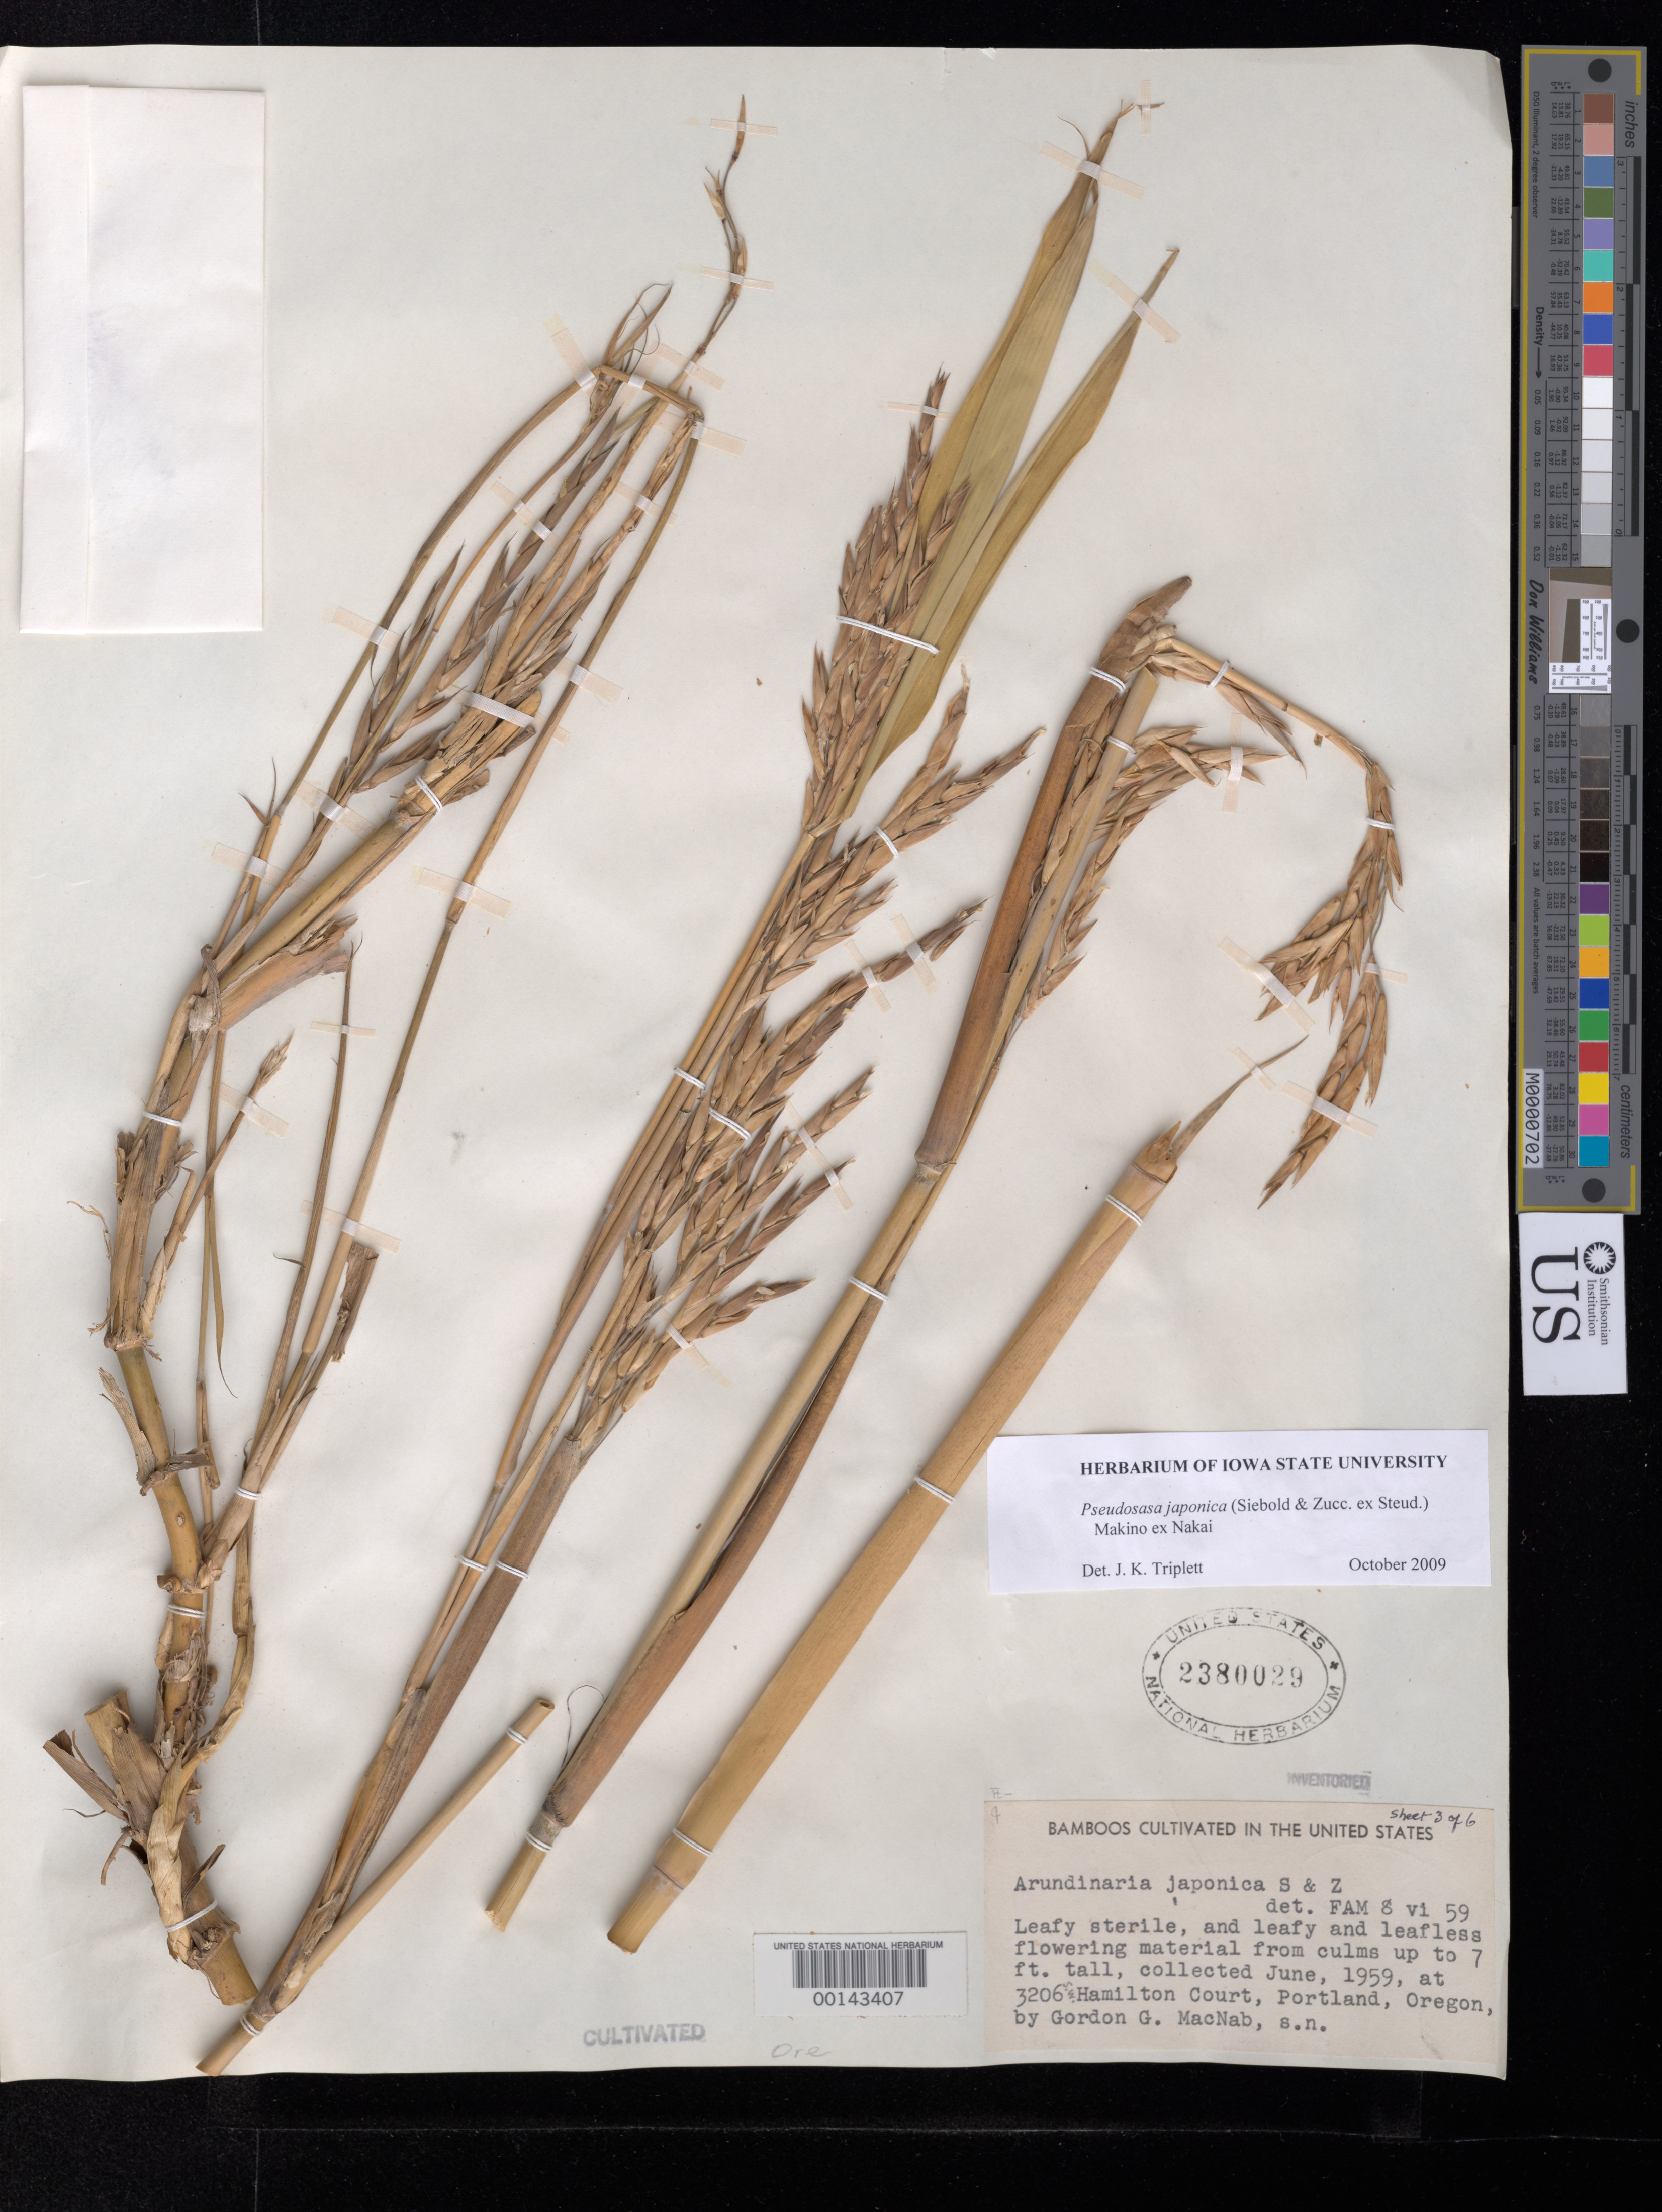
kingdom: Plantae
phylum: Tracheophyta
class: Liliopsida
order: Poales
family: Poaceae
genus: Pseudosasa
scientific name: Pseudosasa japonica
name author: (Siebold & Zucc. ex Steud.) Makino ex Nakai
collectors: G. MacNab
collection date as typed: Jun 1959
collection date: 1959-06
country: United States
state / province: Oregon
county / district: Multnomah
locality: Portland, 3206 SW Hamilton Court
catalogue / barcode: US 2380029